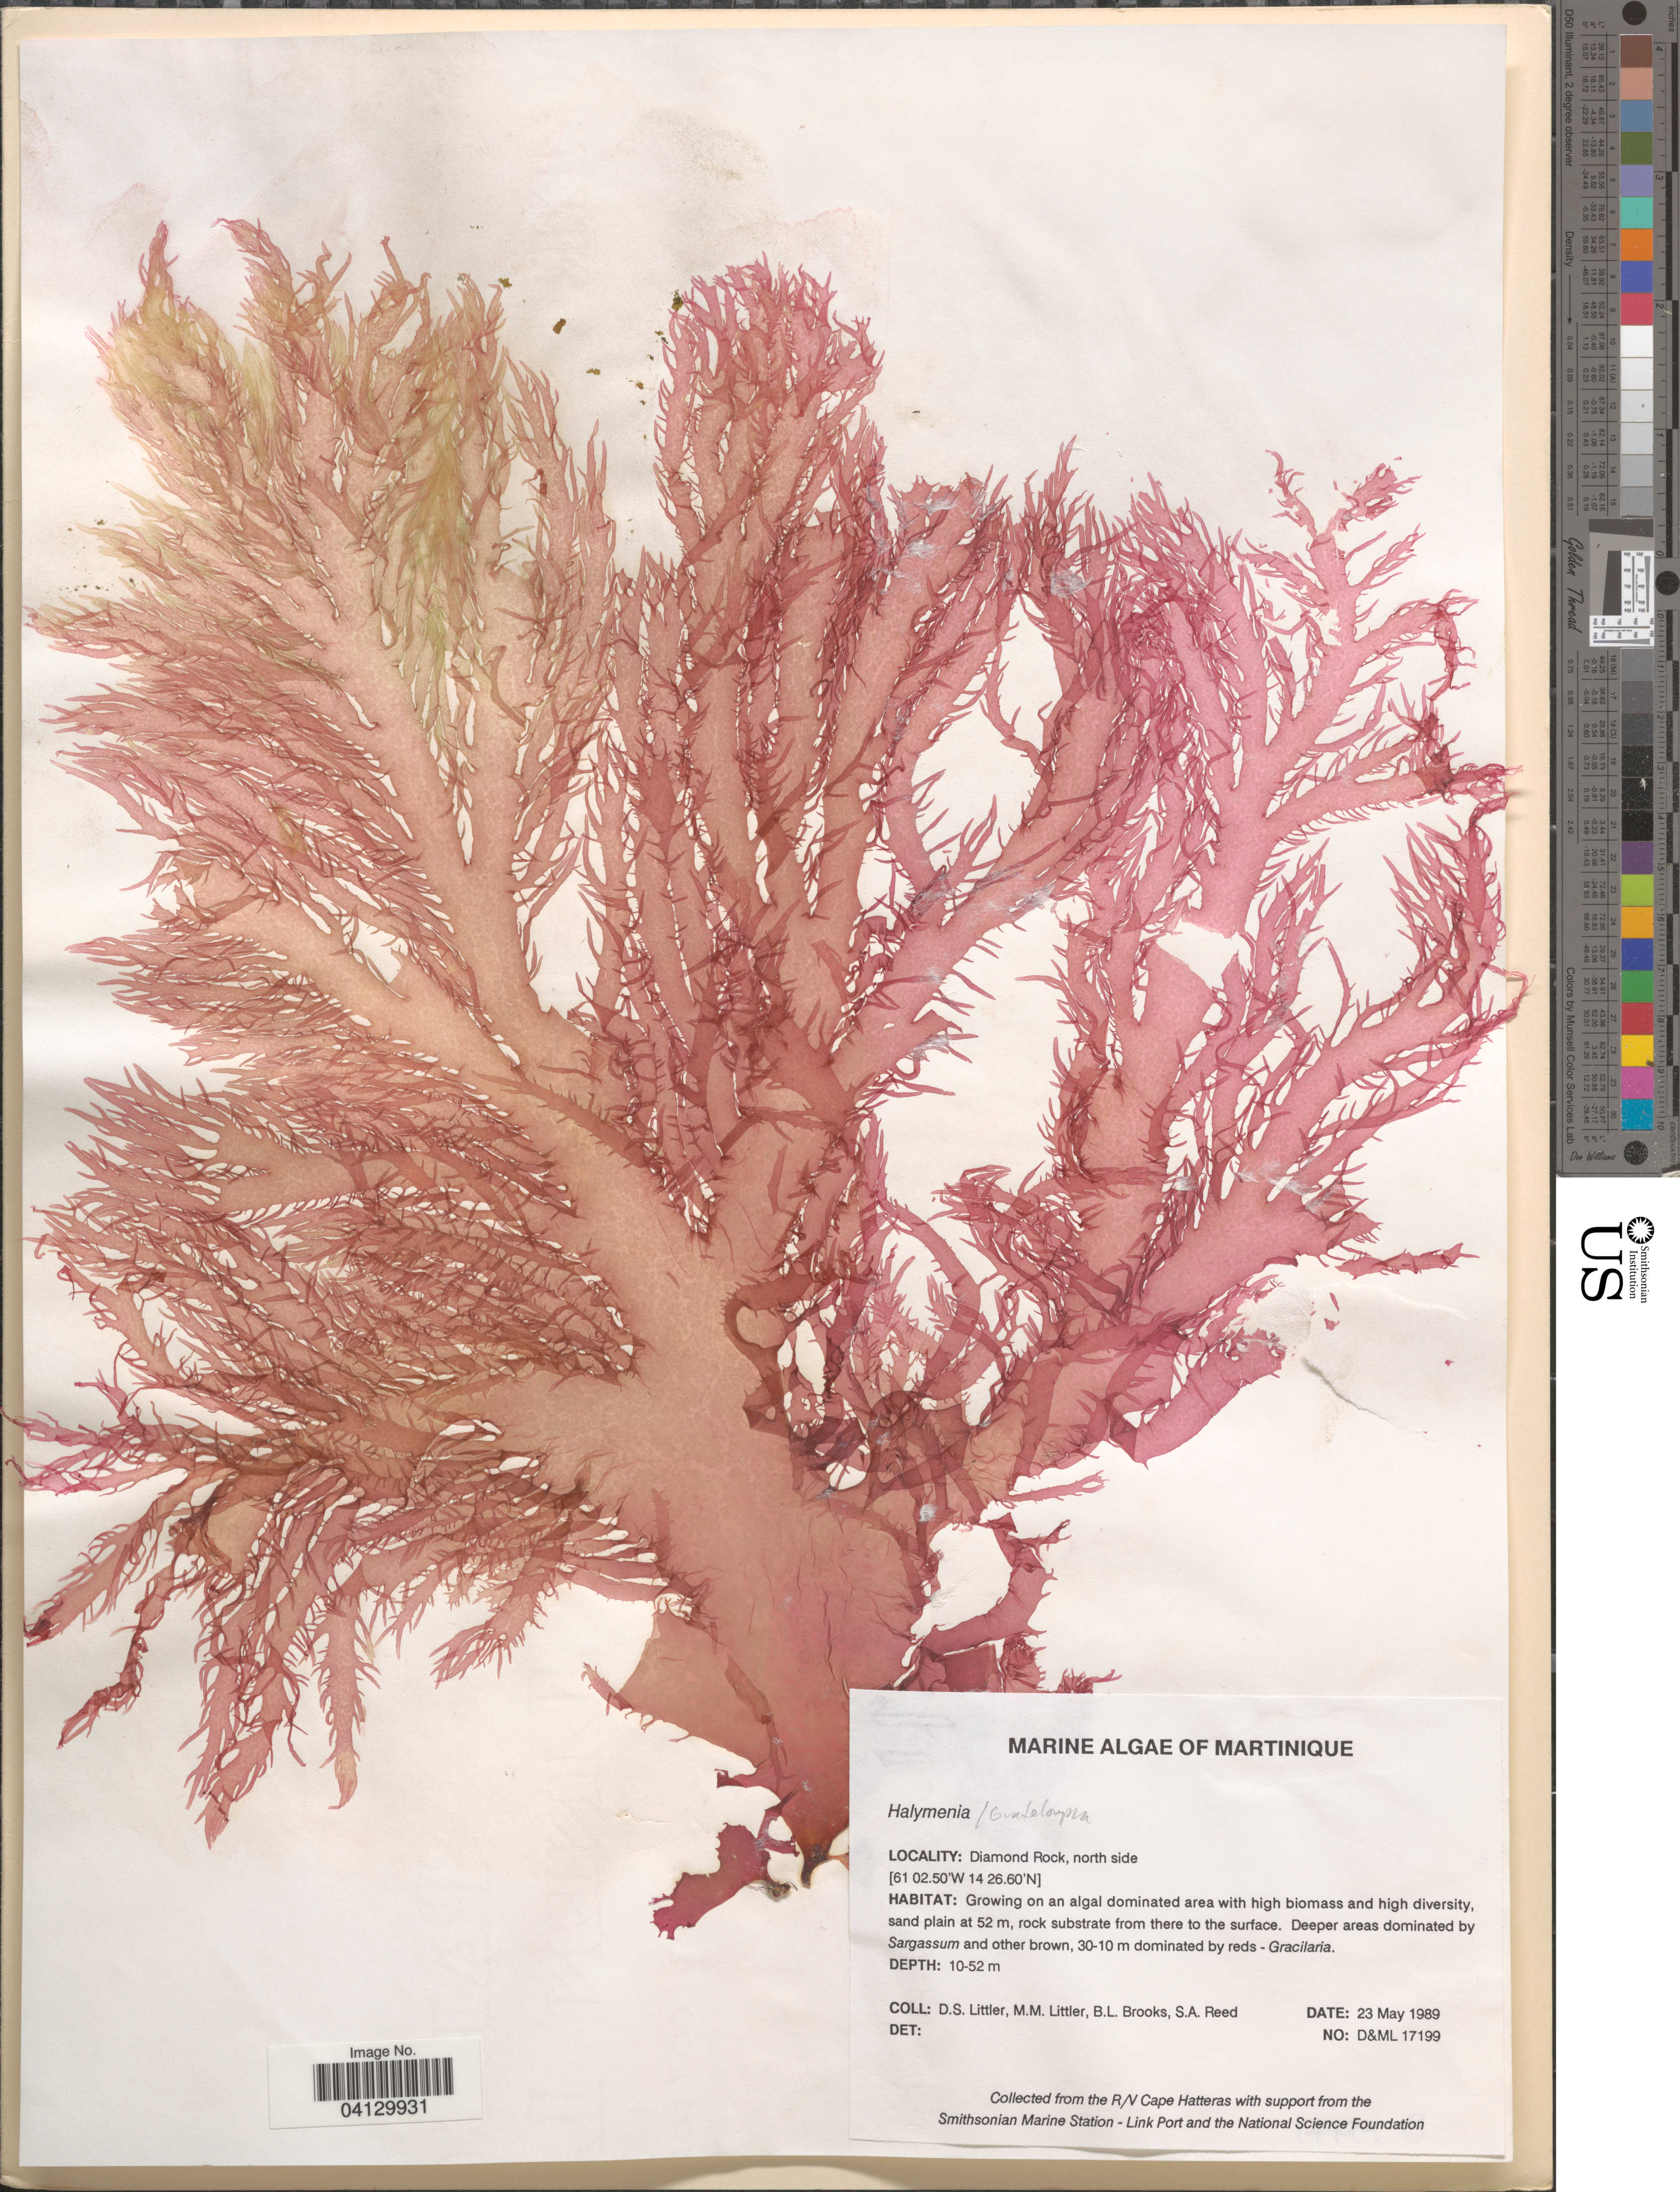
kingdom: Plantae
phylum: Rhodophyta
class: Florideophyceae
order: Halymeniales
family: Halymeniaceae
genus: Halymenia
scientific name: Halymenia pseudofloresia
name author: Collins & M. Howe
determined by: Ballantine, D. L.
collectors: D. S. Littler, B. Brooks & S. Reed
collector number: D&ML17199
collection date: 1989-05-23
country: Martinique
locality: Diamond Rock, north side.